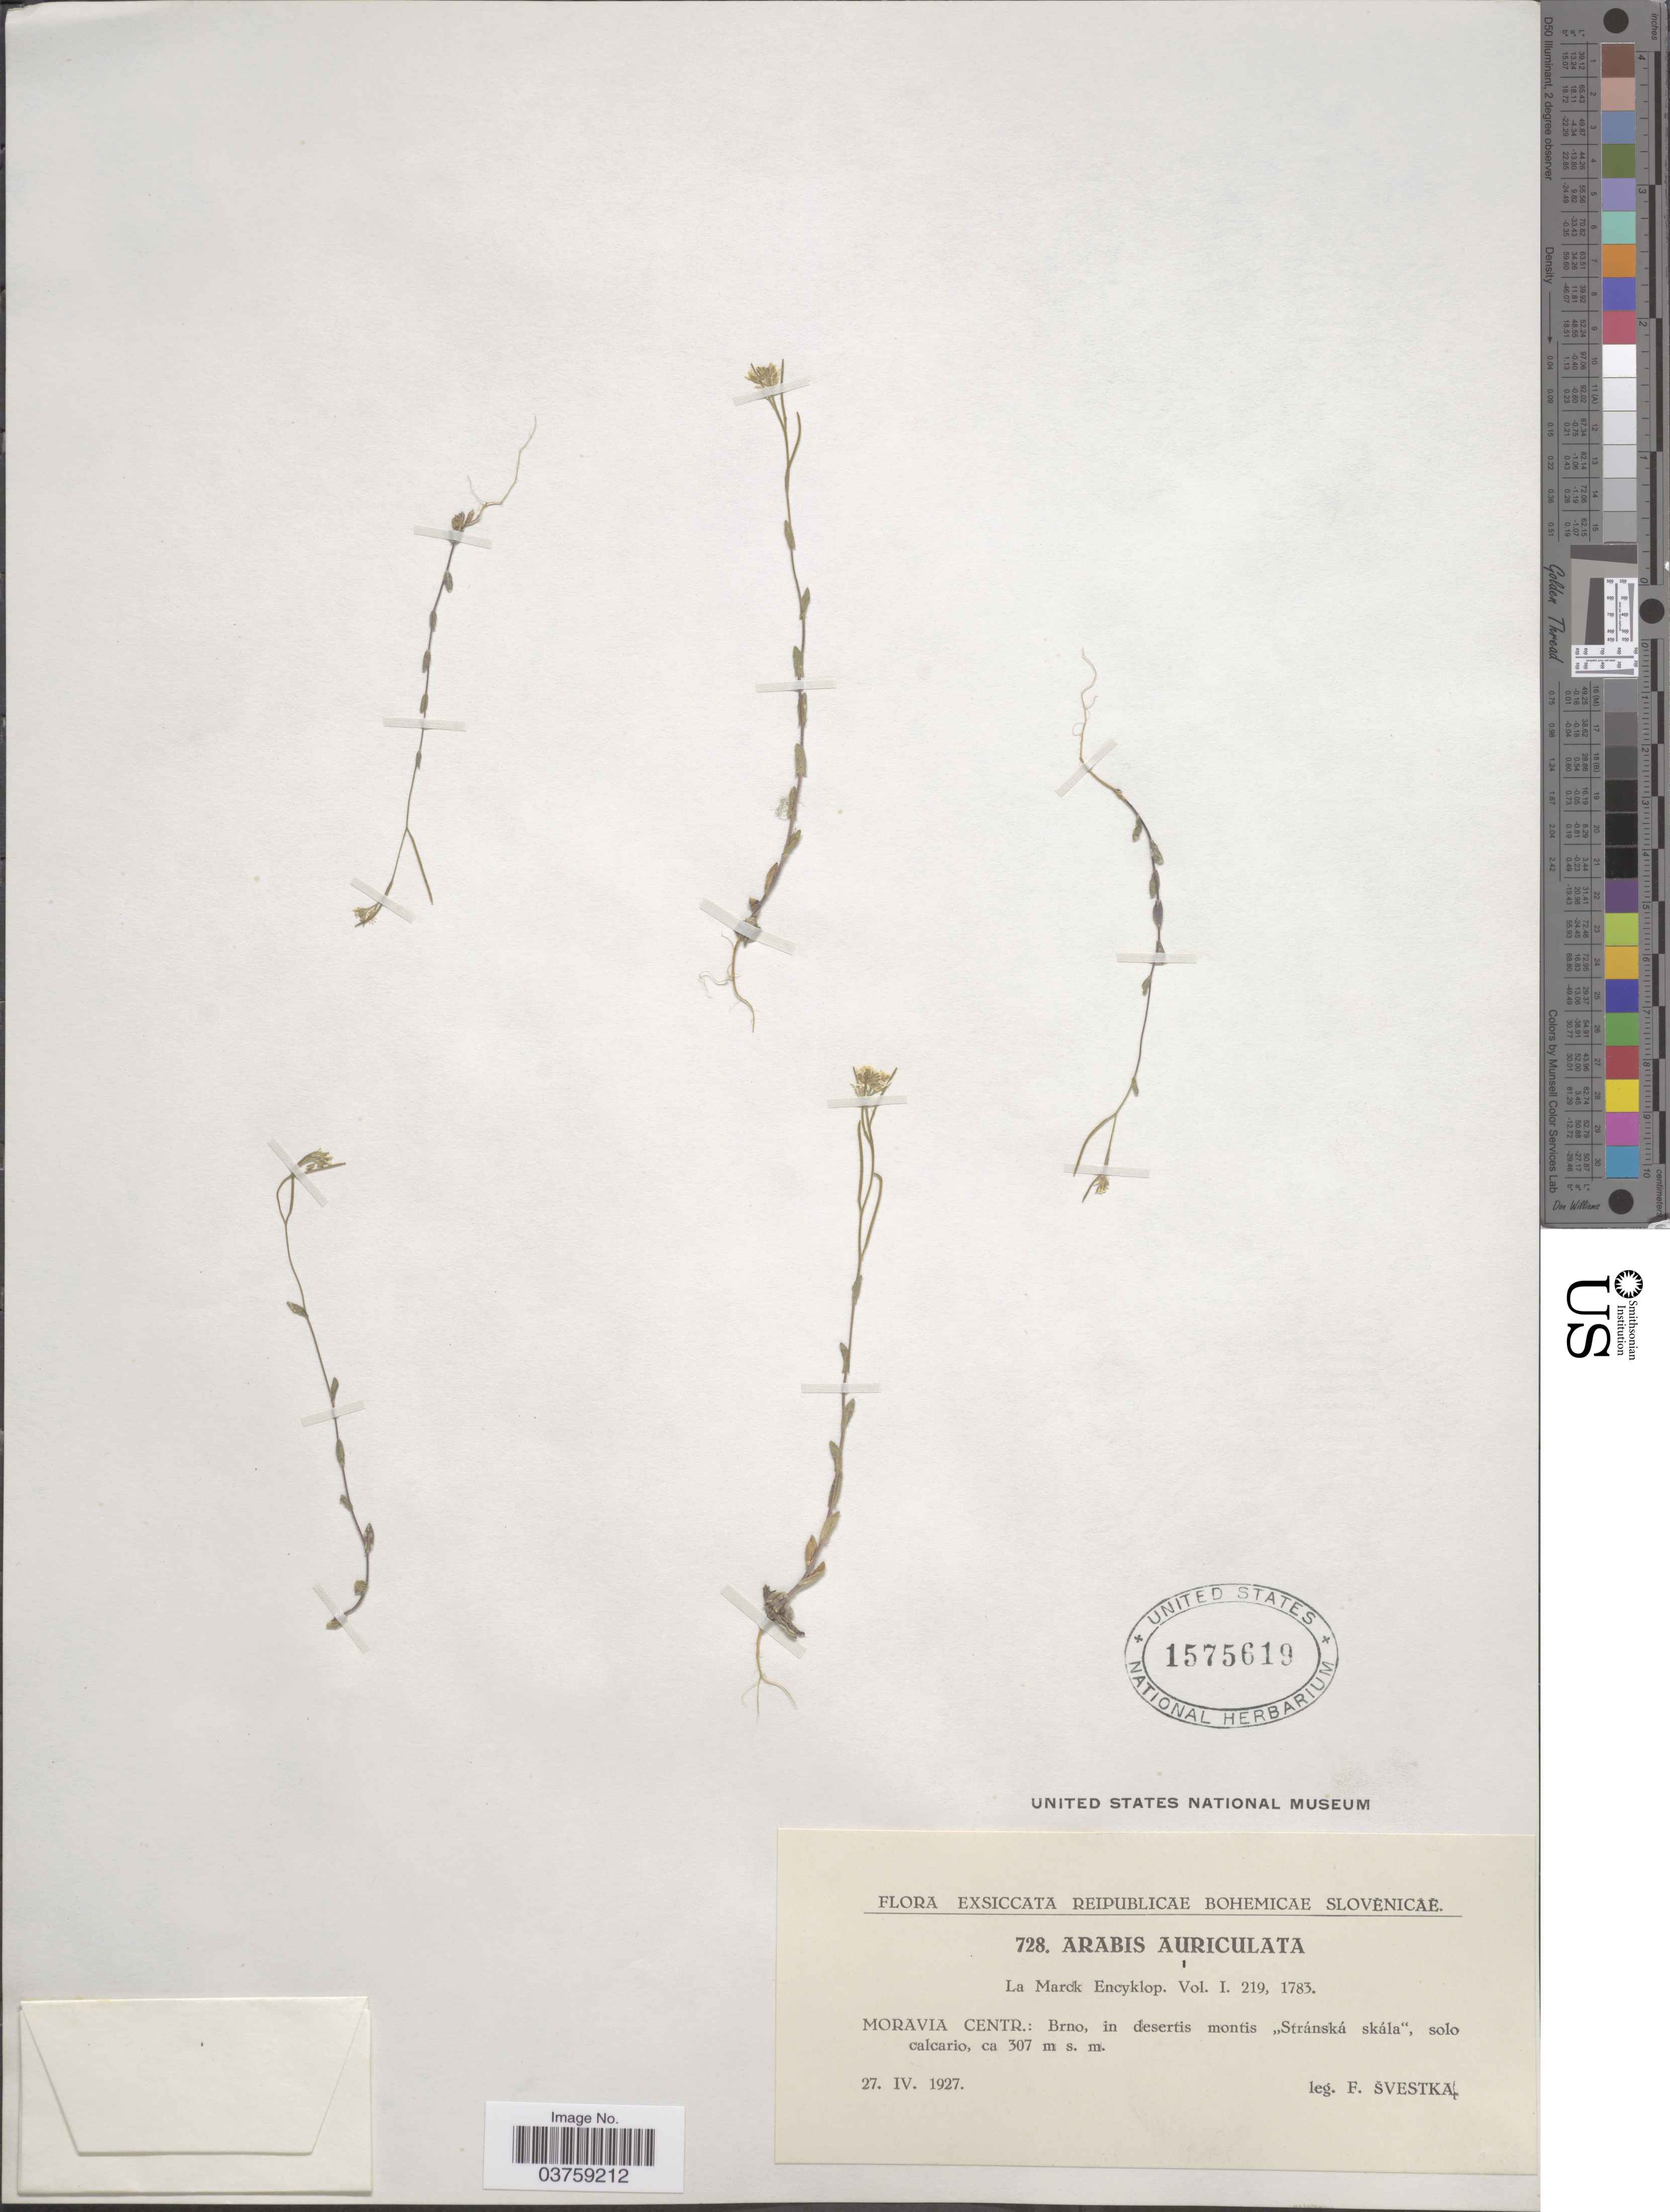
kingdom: Plantae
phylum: Tracheophyta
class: Magnoliopsida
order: Brassicales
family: Brassicaceae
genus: Arabis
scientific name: Arabis auriculata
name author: Lam.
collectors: F. Svestka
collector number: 728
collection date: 1927-04-27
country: Czechia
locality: Moravia Centr.: Brno, in desertis montis "Stránská skála", solo calcario.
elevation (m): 307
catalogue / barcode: US 1575619